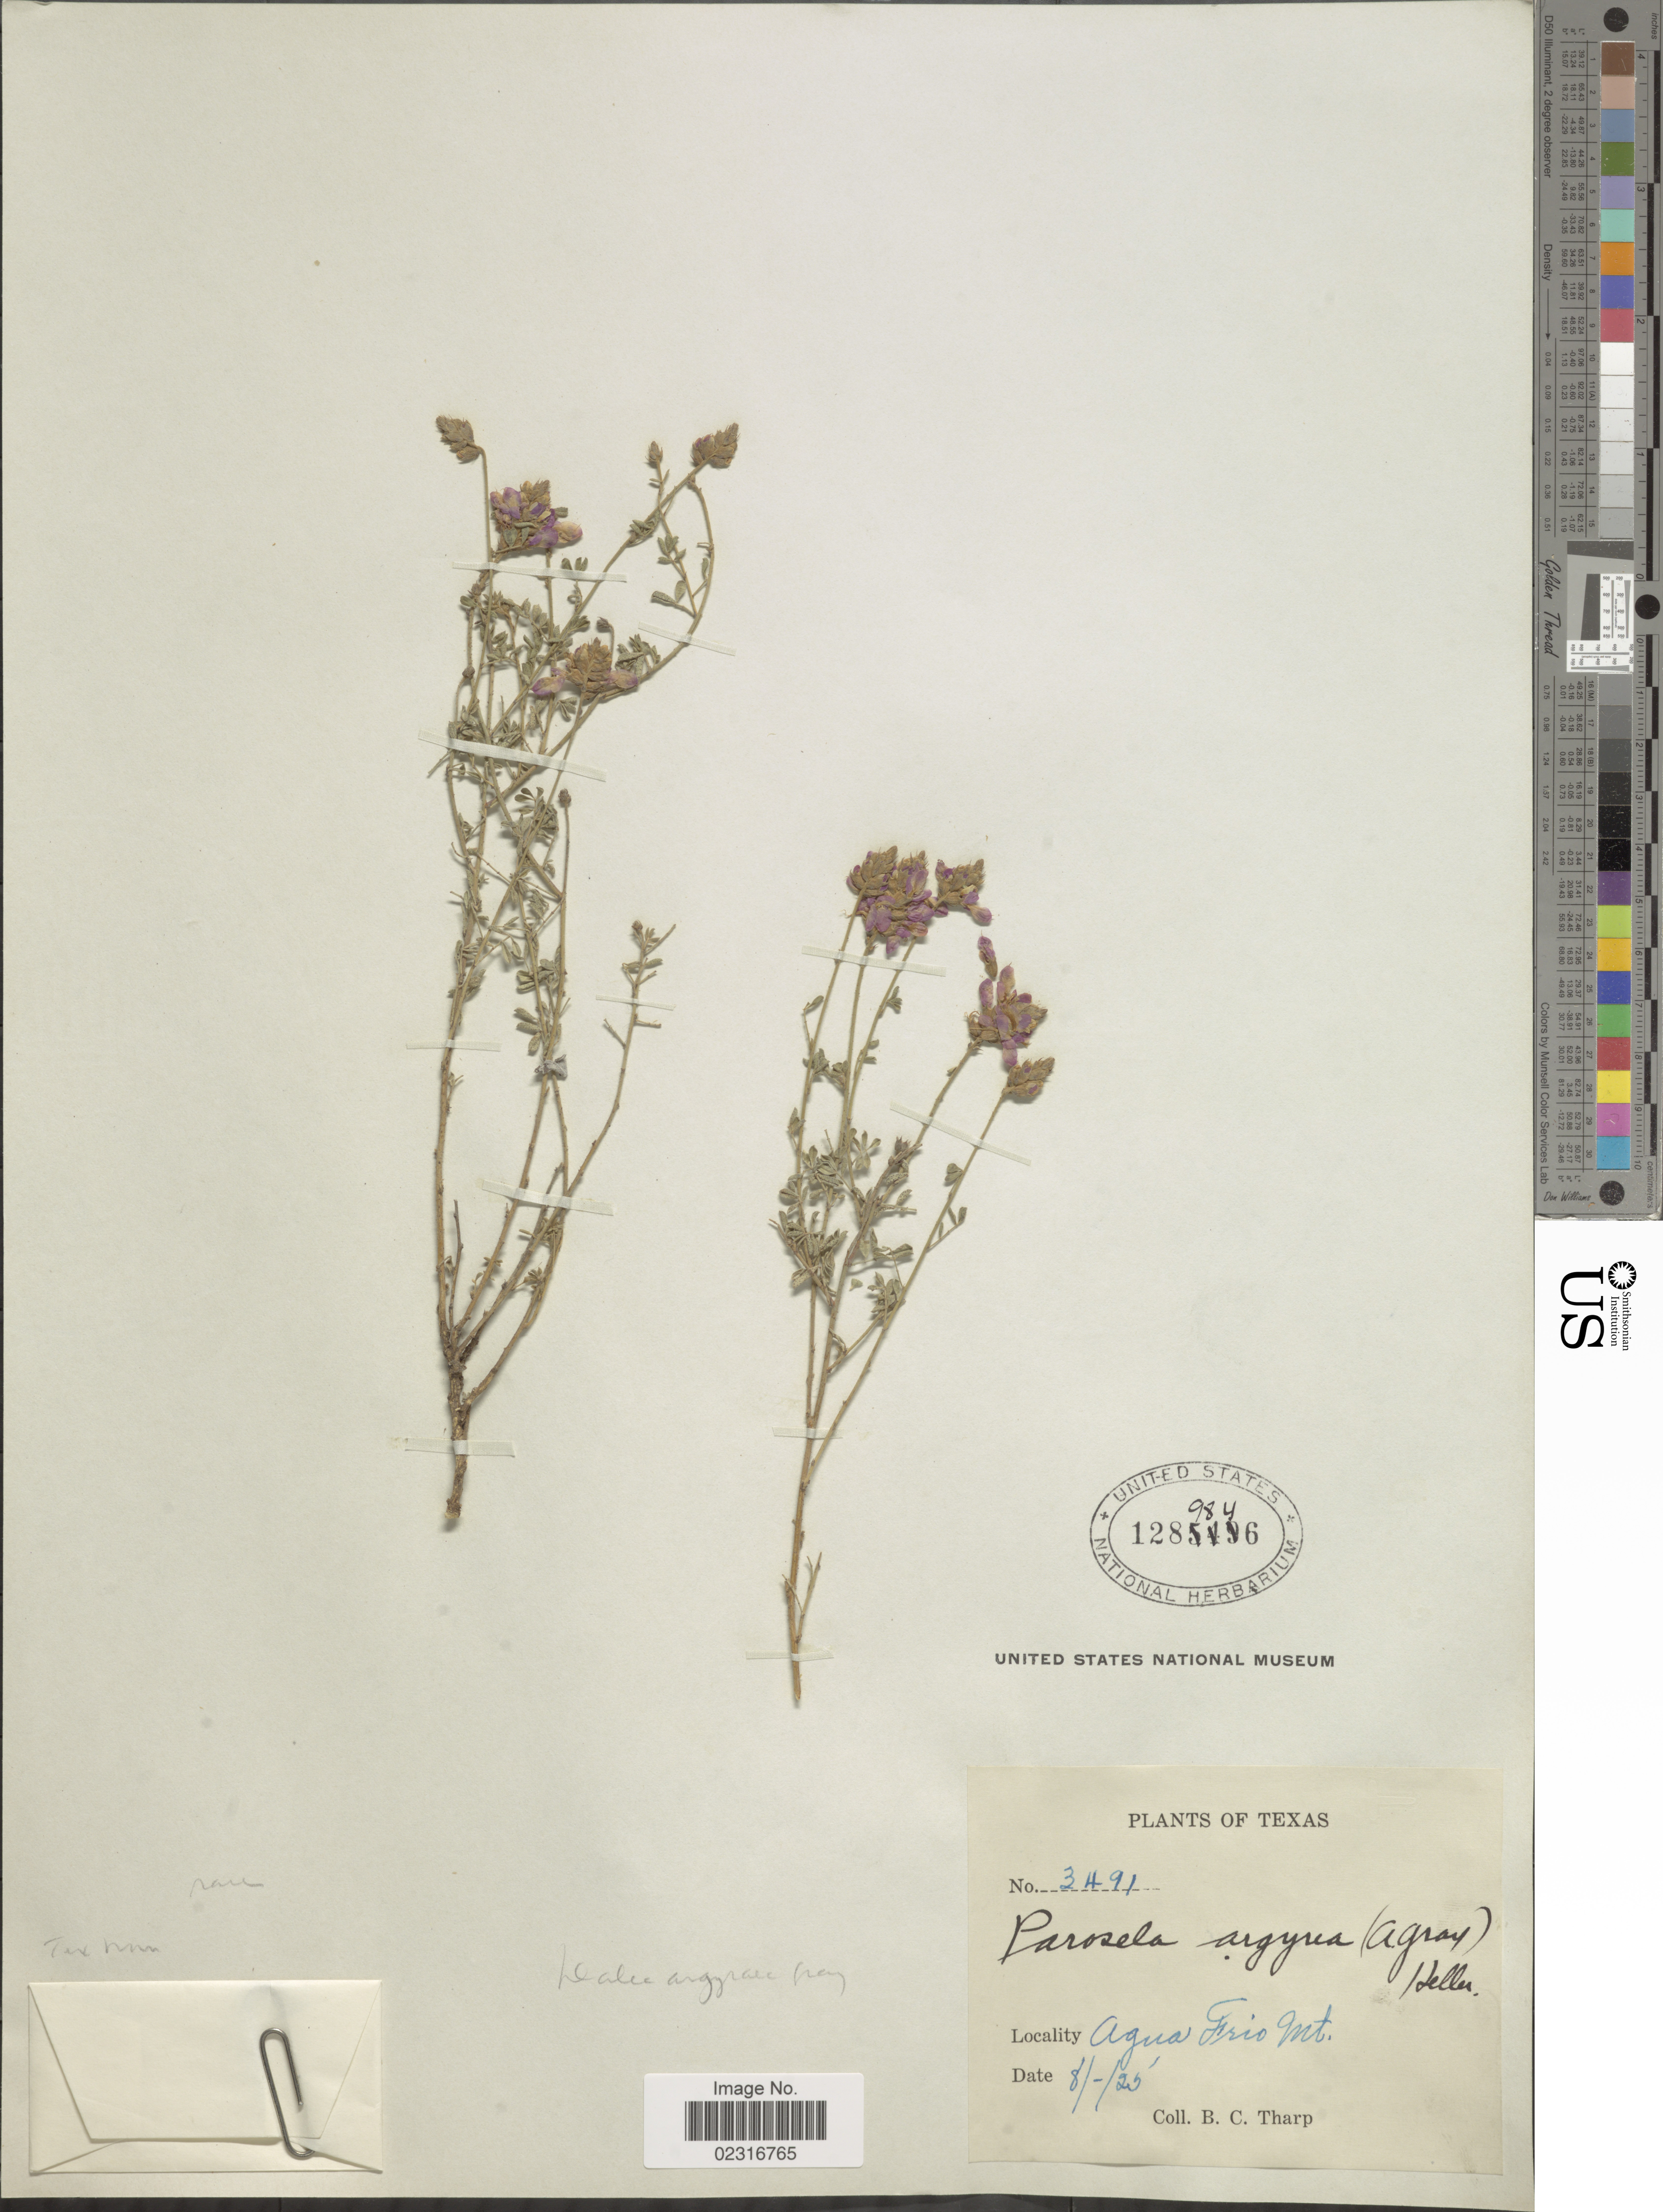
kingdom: Plantae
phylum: Tracheophyta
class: Magnoliopsida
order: Fabales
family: Fabaceae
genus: Dalea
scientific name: Dalea bicolor var. argyrea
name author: (A. Gray) Barneby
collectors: B. C. Tharp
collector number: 3491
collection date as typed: Transcribed d/m/y: /8/25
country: United States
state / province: Texas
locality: Agua Frio Mt.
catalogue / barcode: US 1289846